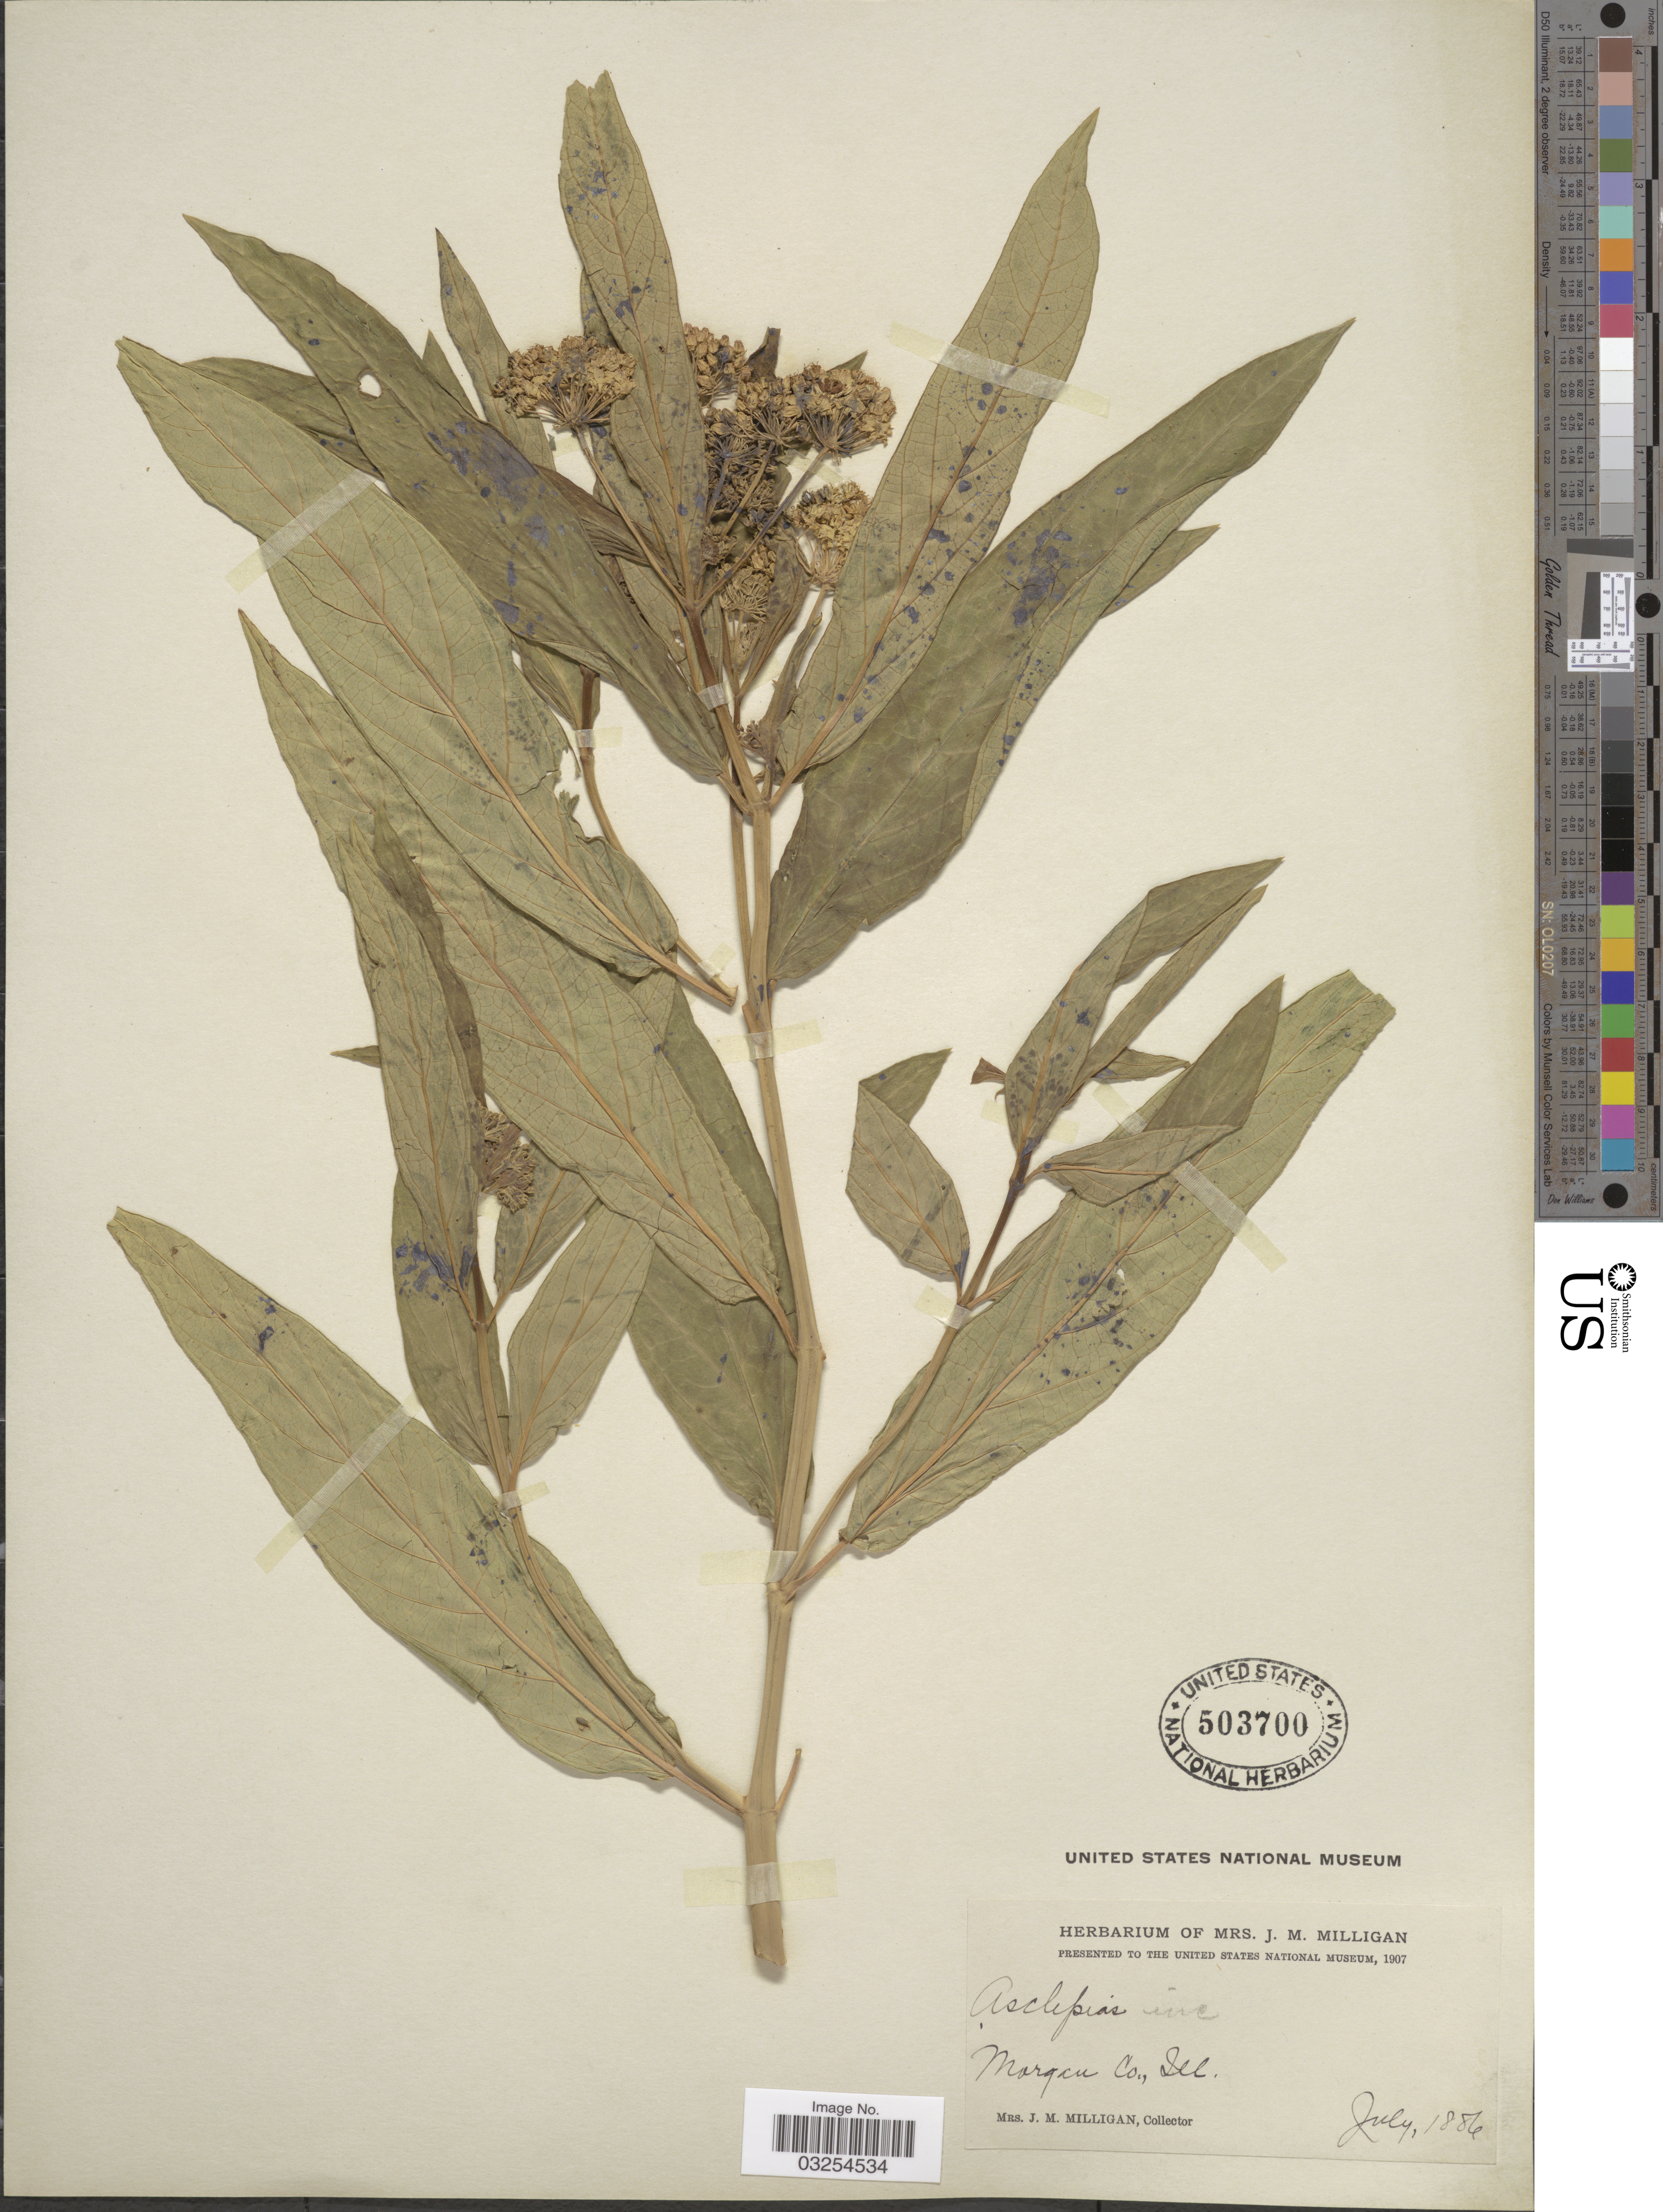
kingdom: Plantae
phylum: Tracheophyta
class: Magnoliopsida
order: Gentianales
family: Apocynaceae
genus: Asclepias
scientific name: Asclepias incarnata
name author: L.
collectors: J. Milligan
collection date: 1886-07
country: United States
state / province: Illinois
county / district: Morgan County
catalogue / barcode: US 503700